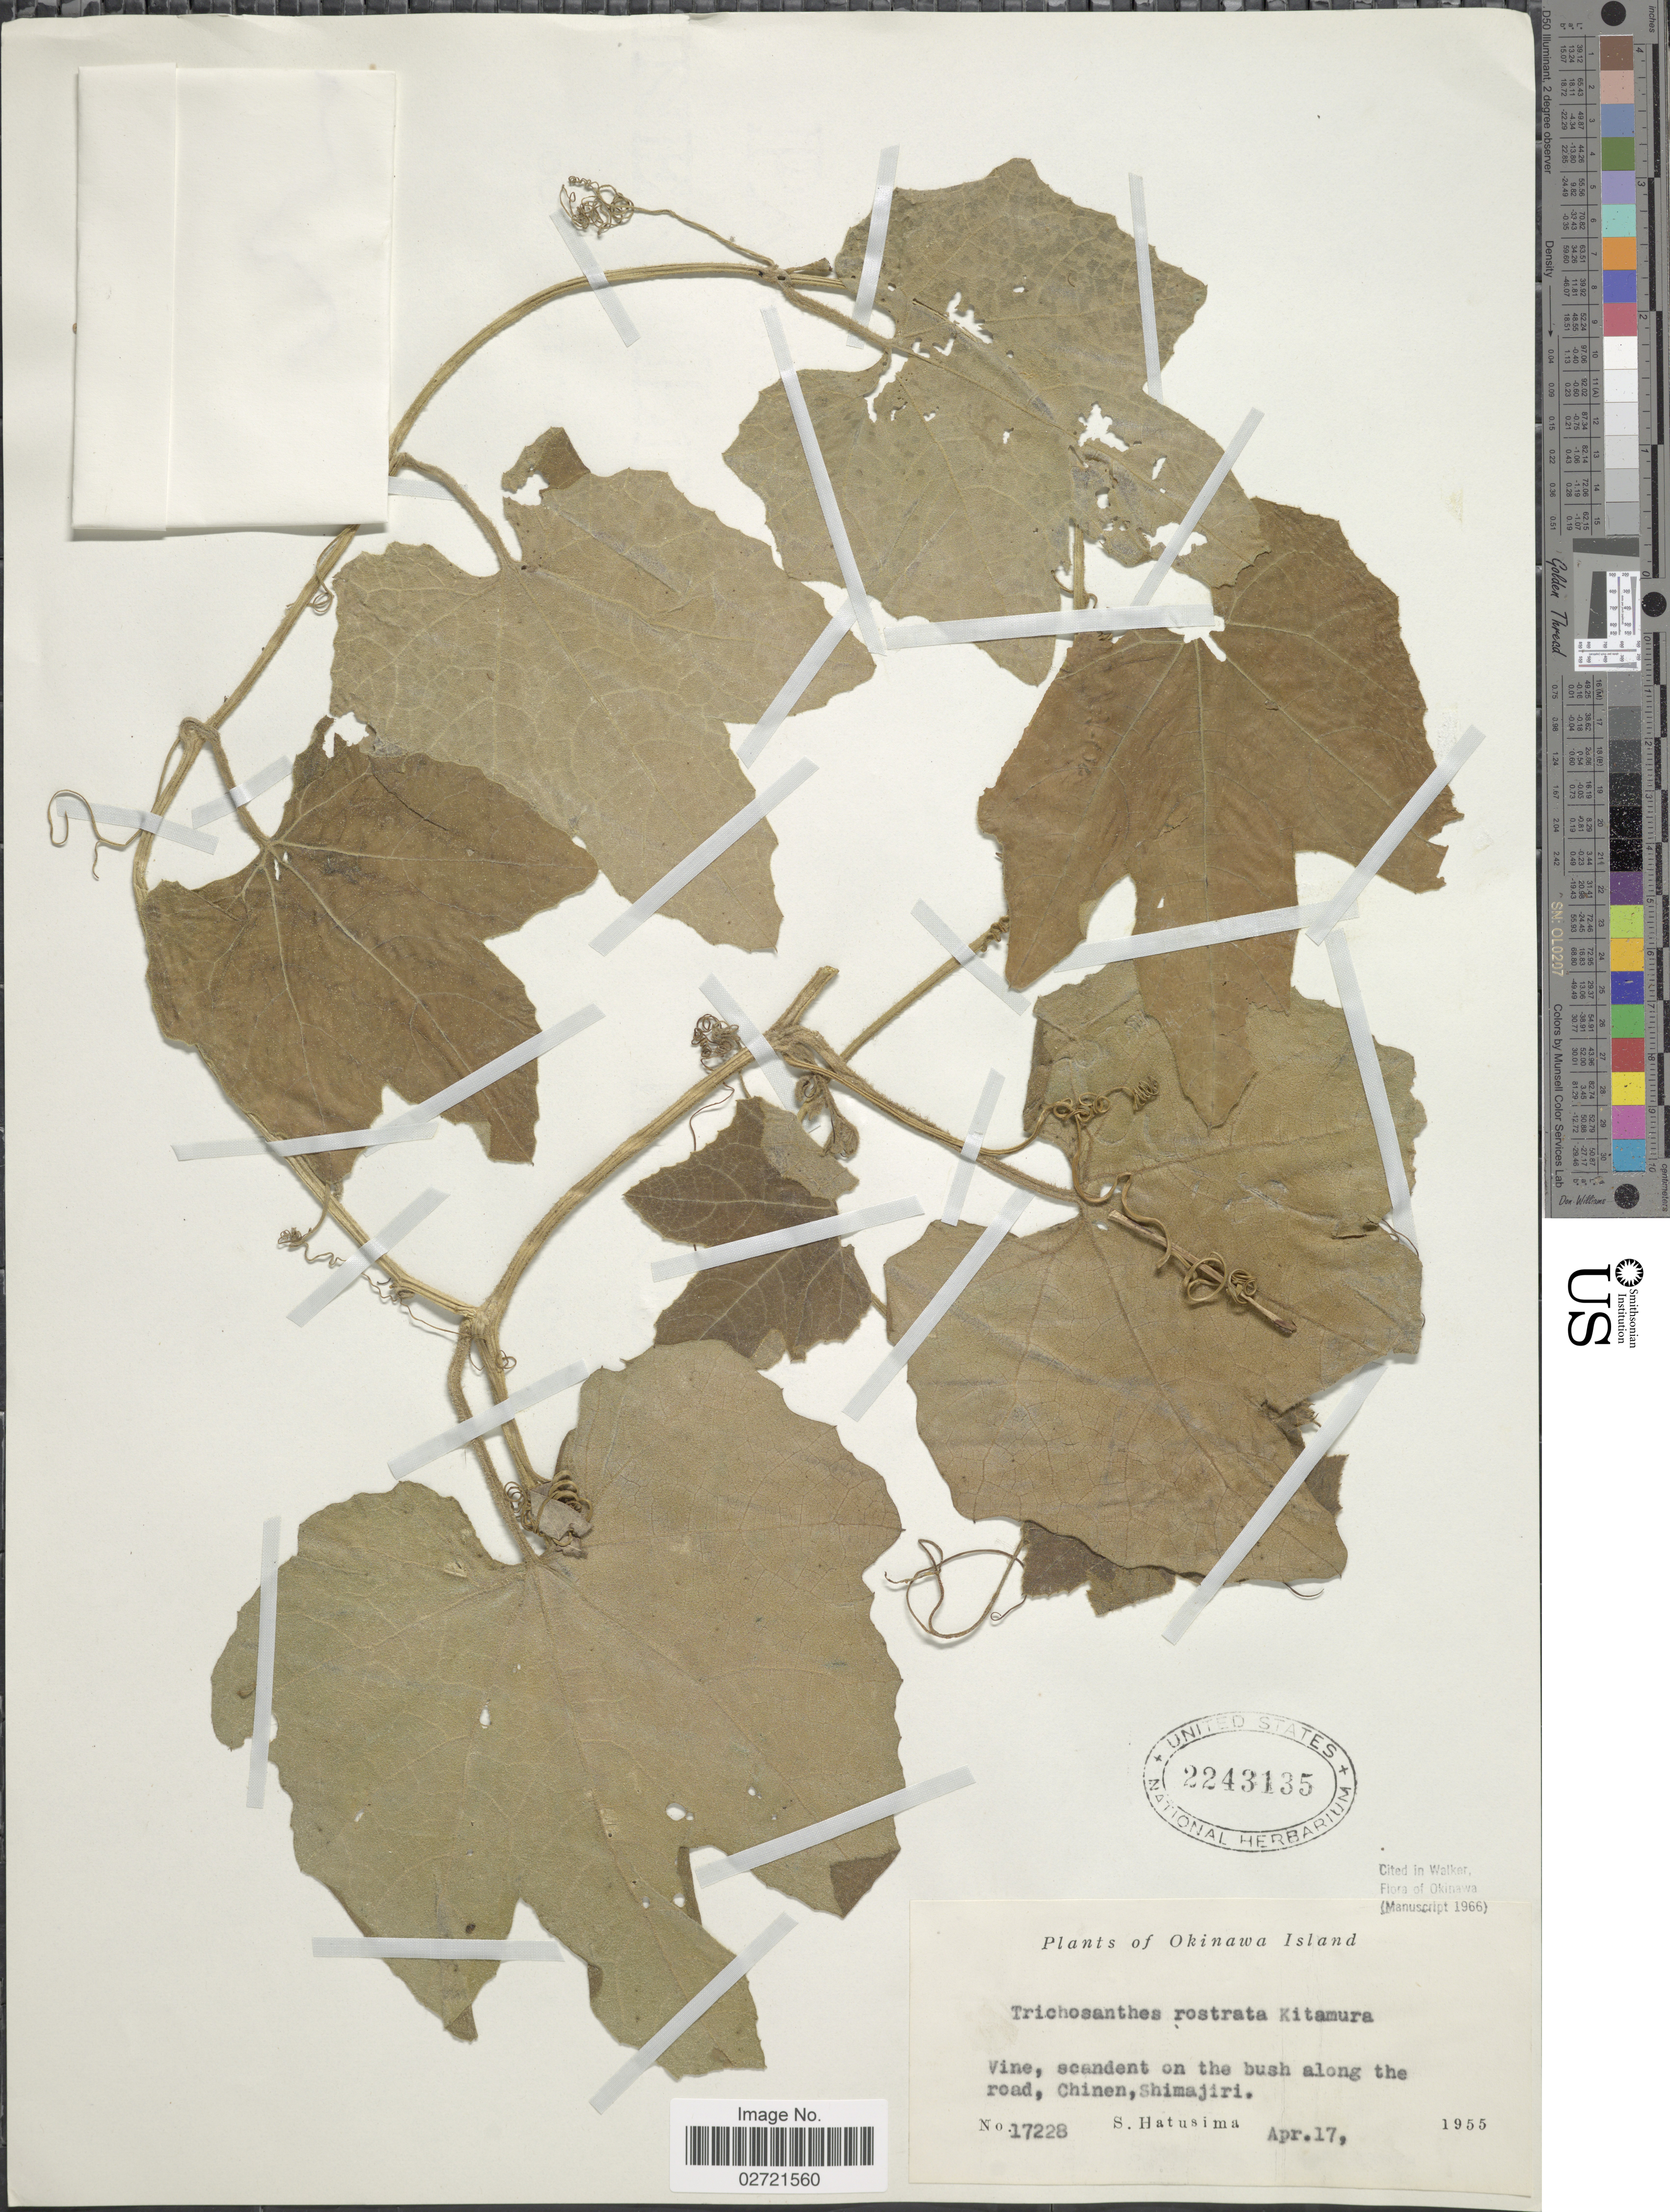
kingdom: Plantae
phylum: Tracheophyta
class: Magnoliopsida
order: Cucurbitales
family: Cucurbitaceae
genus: Trichosanthes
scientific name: Trichosanthes rostrata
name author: Kitamura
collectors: S. Hatusima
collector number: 17228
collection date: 1955-04-17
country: Japan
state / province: Okinawa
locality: Okinawa Island, scandent on the bush along the road, Chinen, Shimajiri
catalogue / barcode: US 2243135